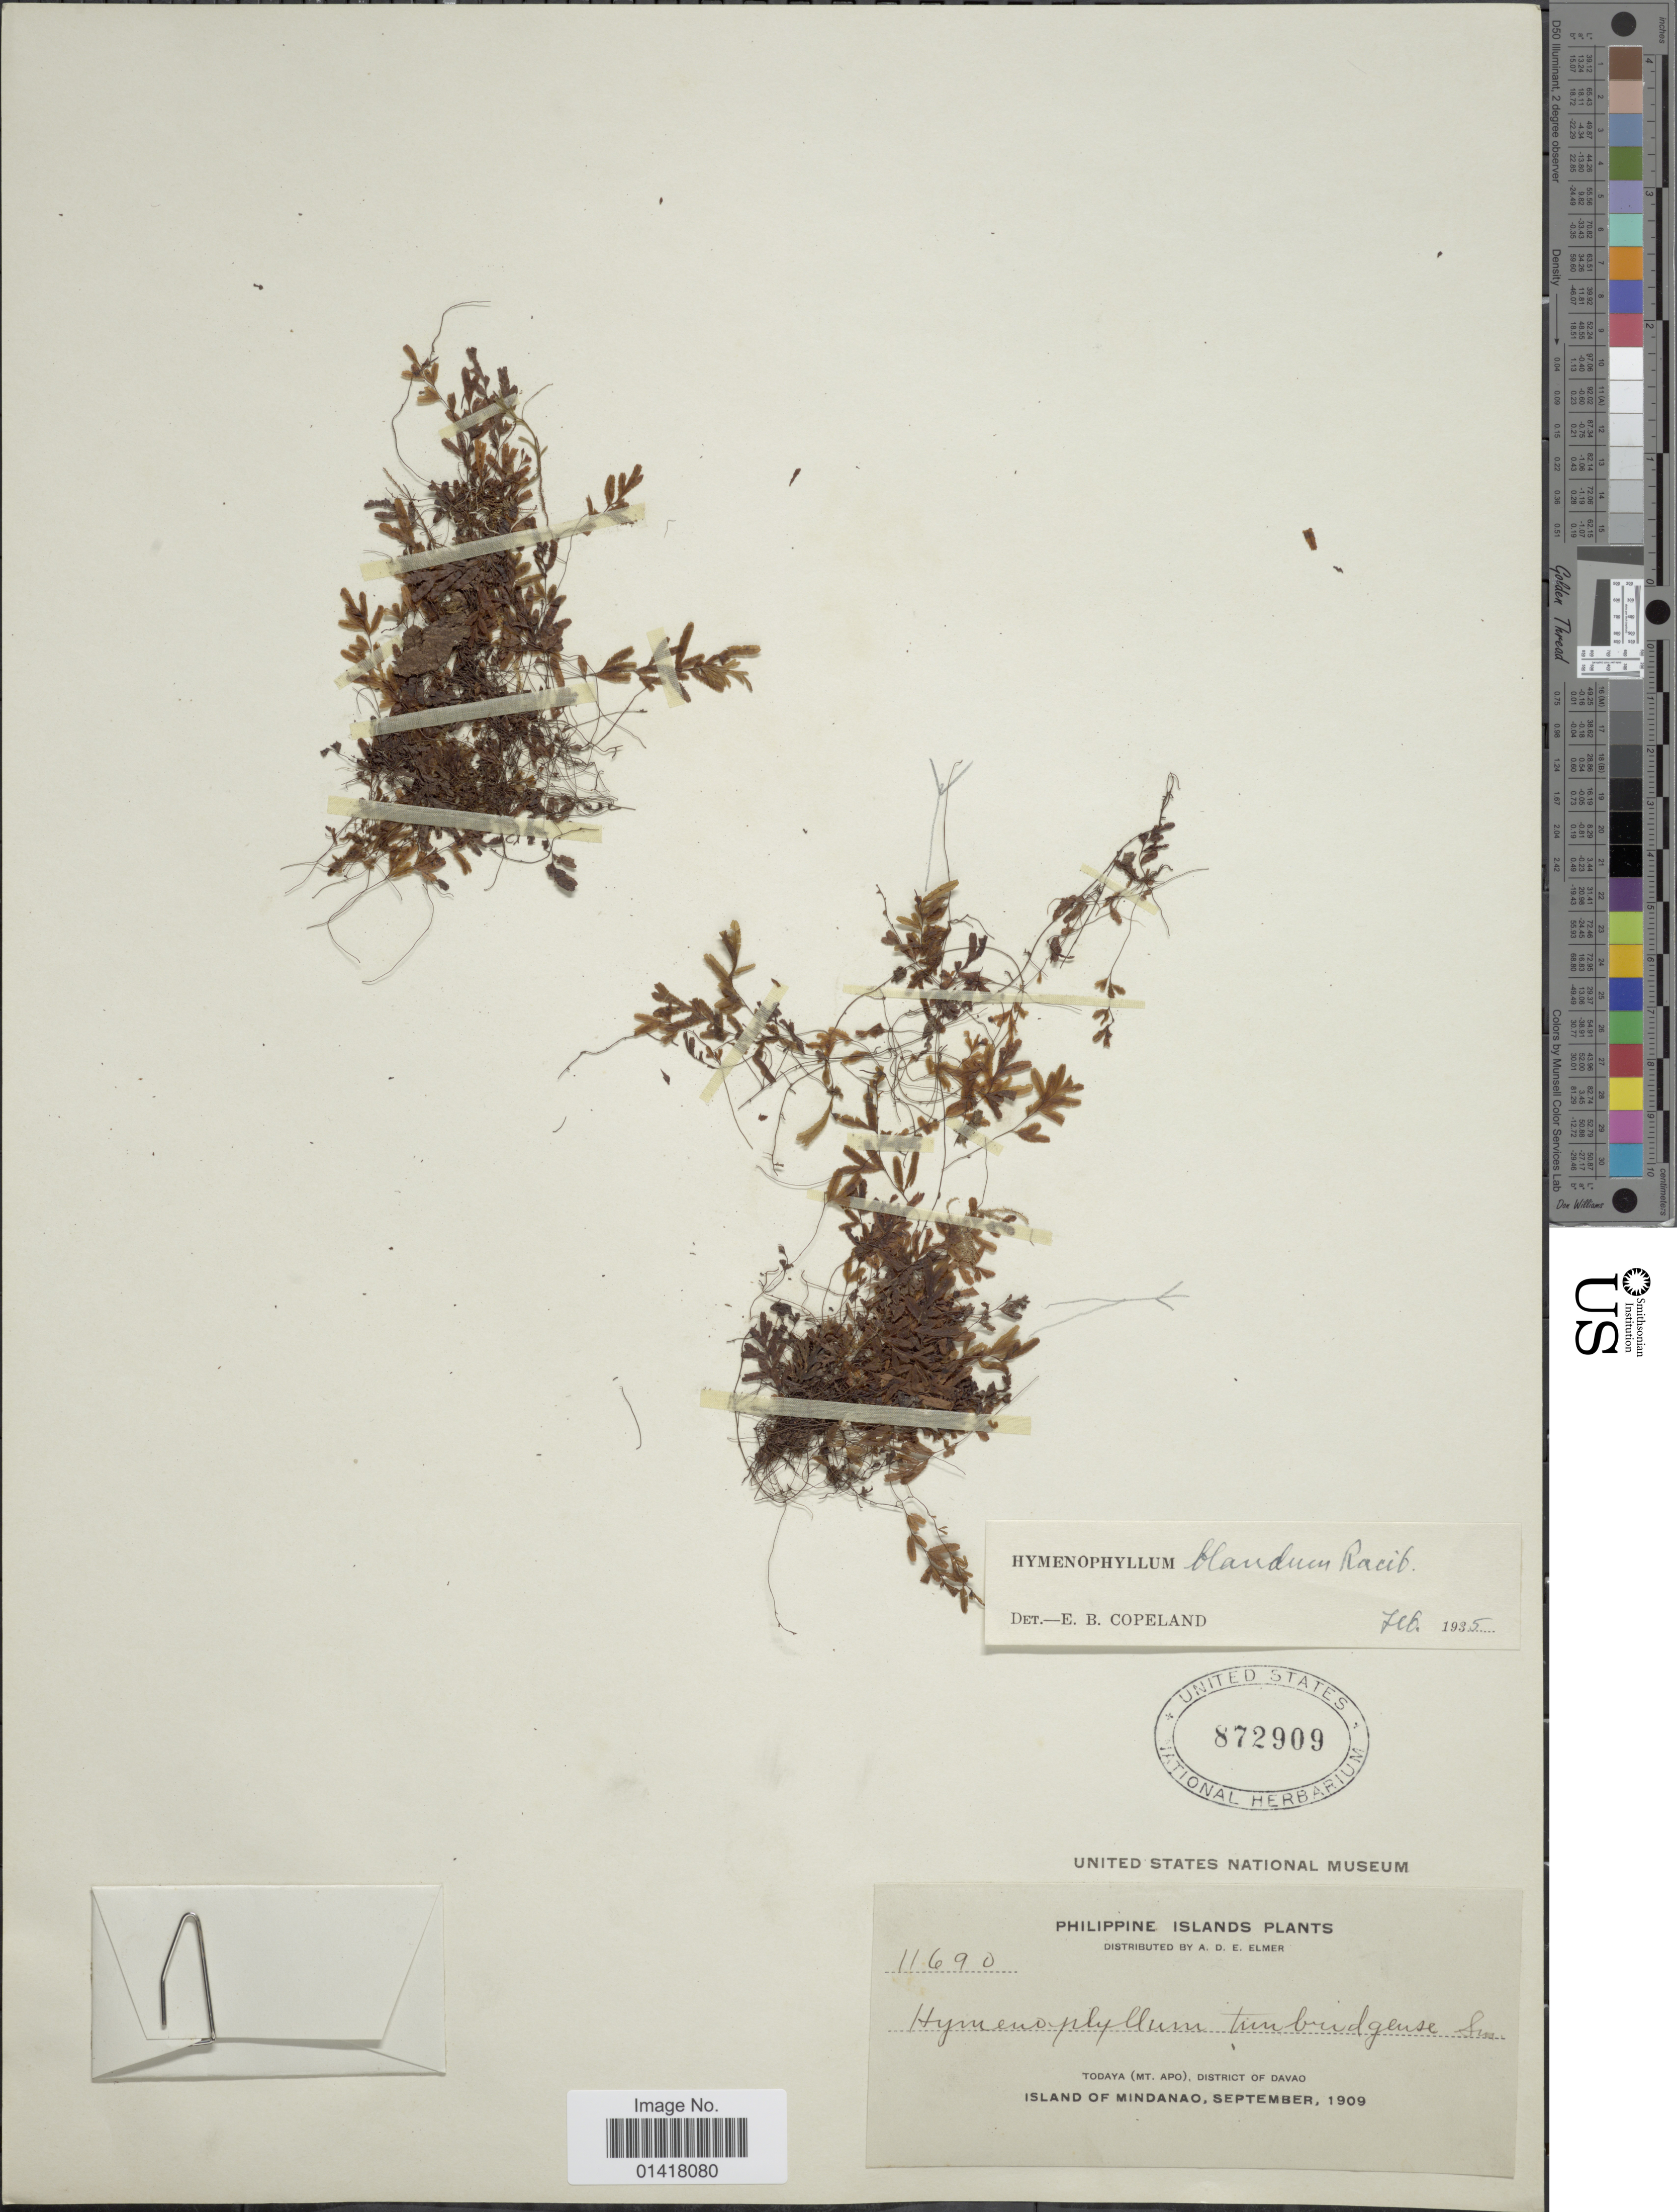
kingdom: Plantae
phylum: Tracheophyta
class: Polypodiopsida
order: Hymenophyllales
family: Hymenophyllaceae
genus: Hymenophyllum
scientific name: Hymenophyllum blandum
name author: Racib.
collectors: A. D. E. Elmer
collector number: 11690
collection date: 1909-09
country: Philippines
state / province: Davao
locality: Philippine Islands. Island of Mindanao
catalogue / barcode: US 872909